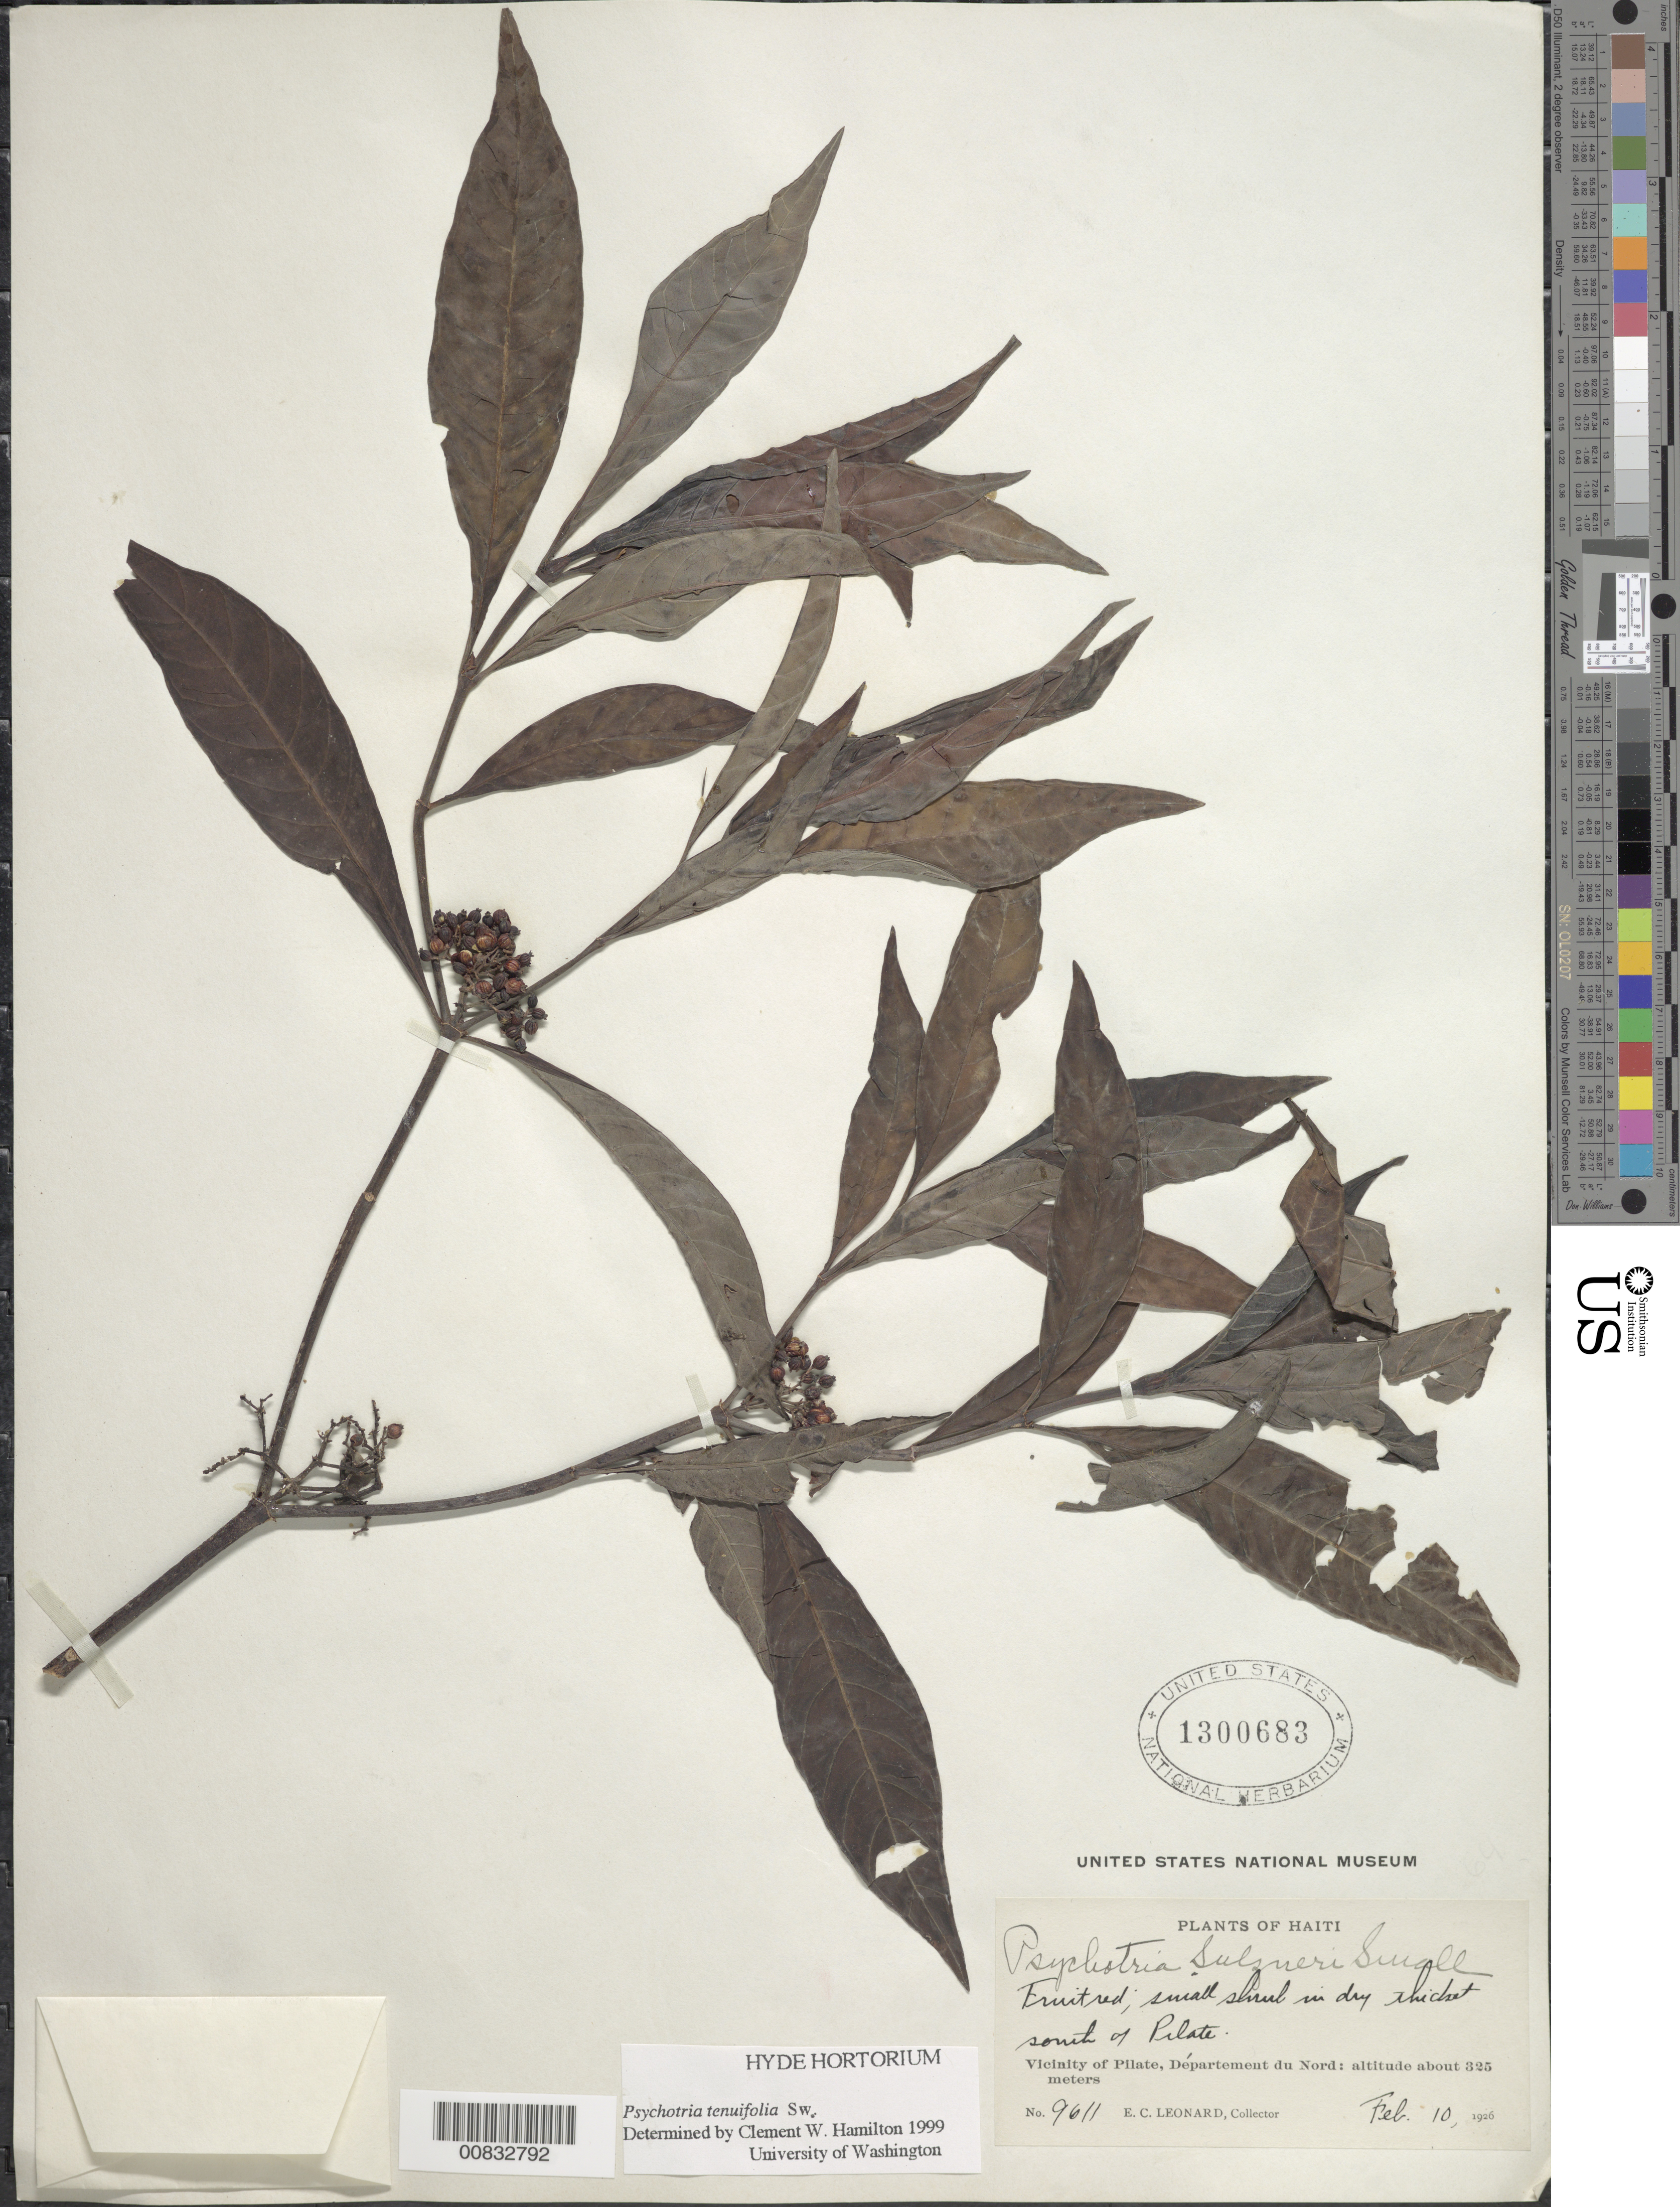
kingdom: Plantae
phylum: Tracheophyta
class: Magnoliopsida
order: Gentianales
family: Rubiaceae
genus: Psychotria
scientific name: Psychotria tenuifolia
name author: Sw.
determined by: Hamilton, C. W.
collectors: E. C. Leonard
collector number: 9611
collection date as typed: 10 Feb 1926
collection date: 1926-02-10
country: Haiti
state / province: Nord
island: Hispaniola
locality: Vicinity of Pilate, S of town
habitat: In dry thicket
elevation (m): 325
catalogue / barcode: US 1300683